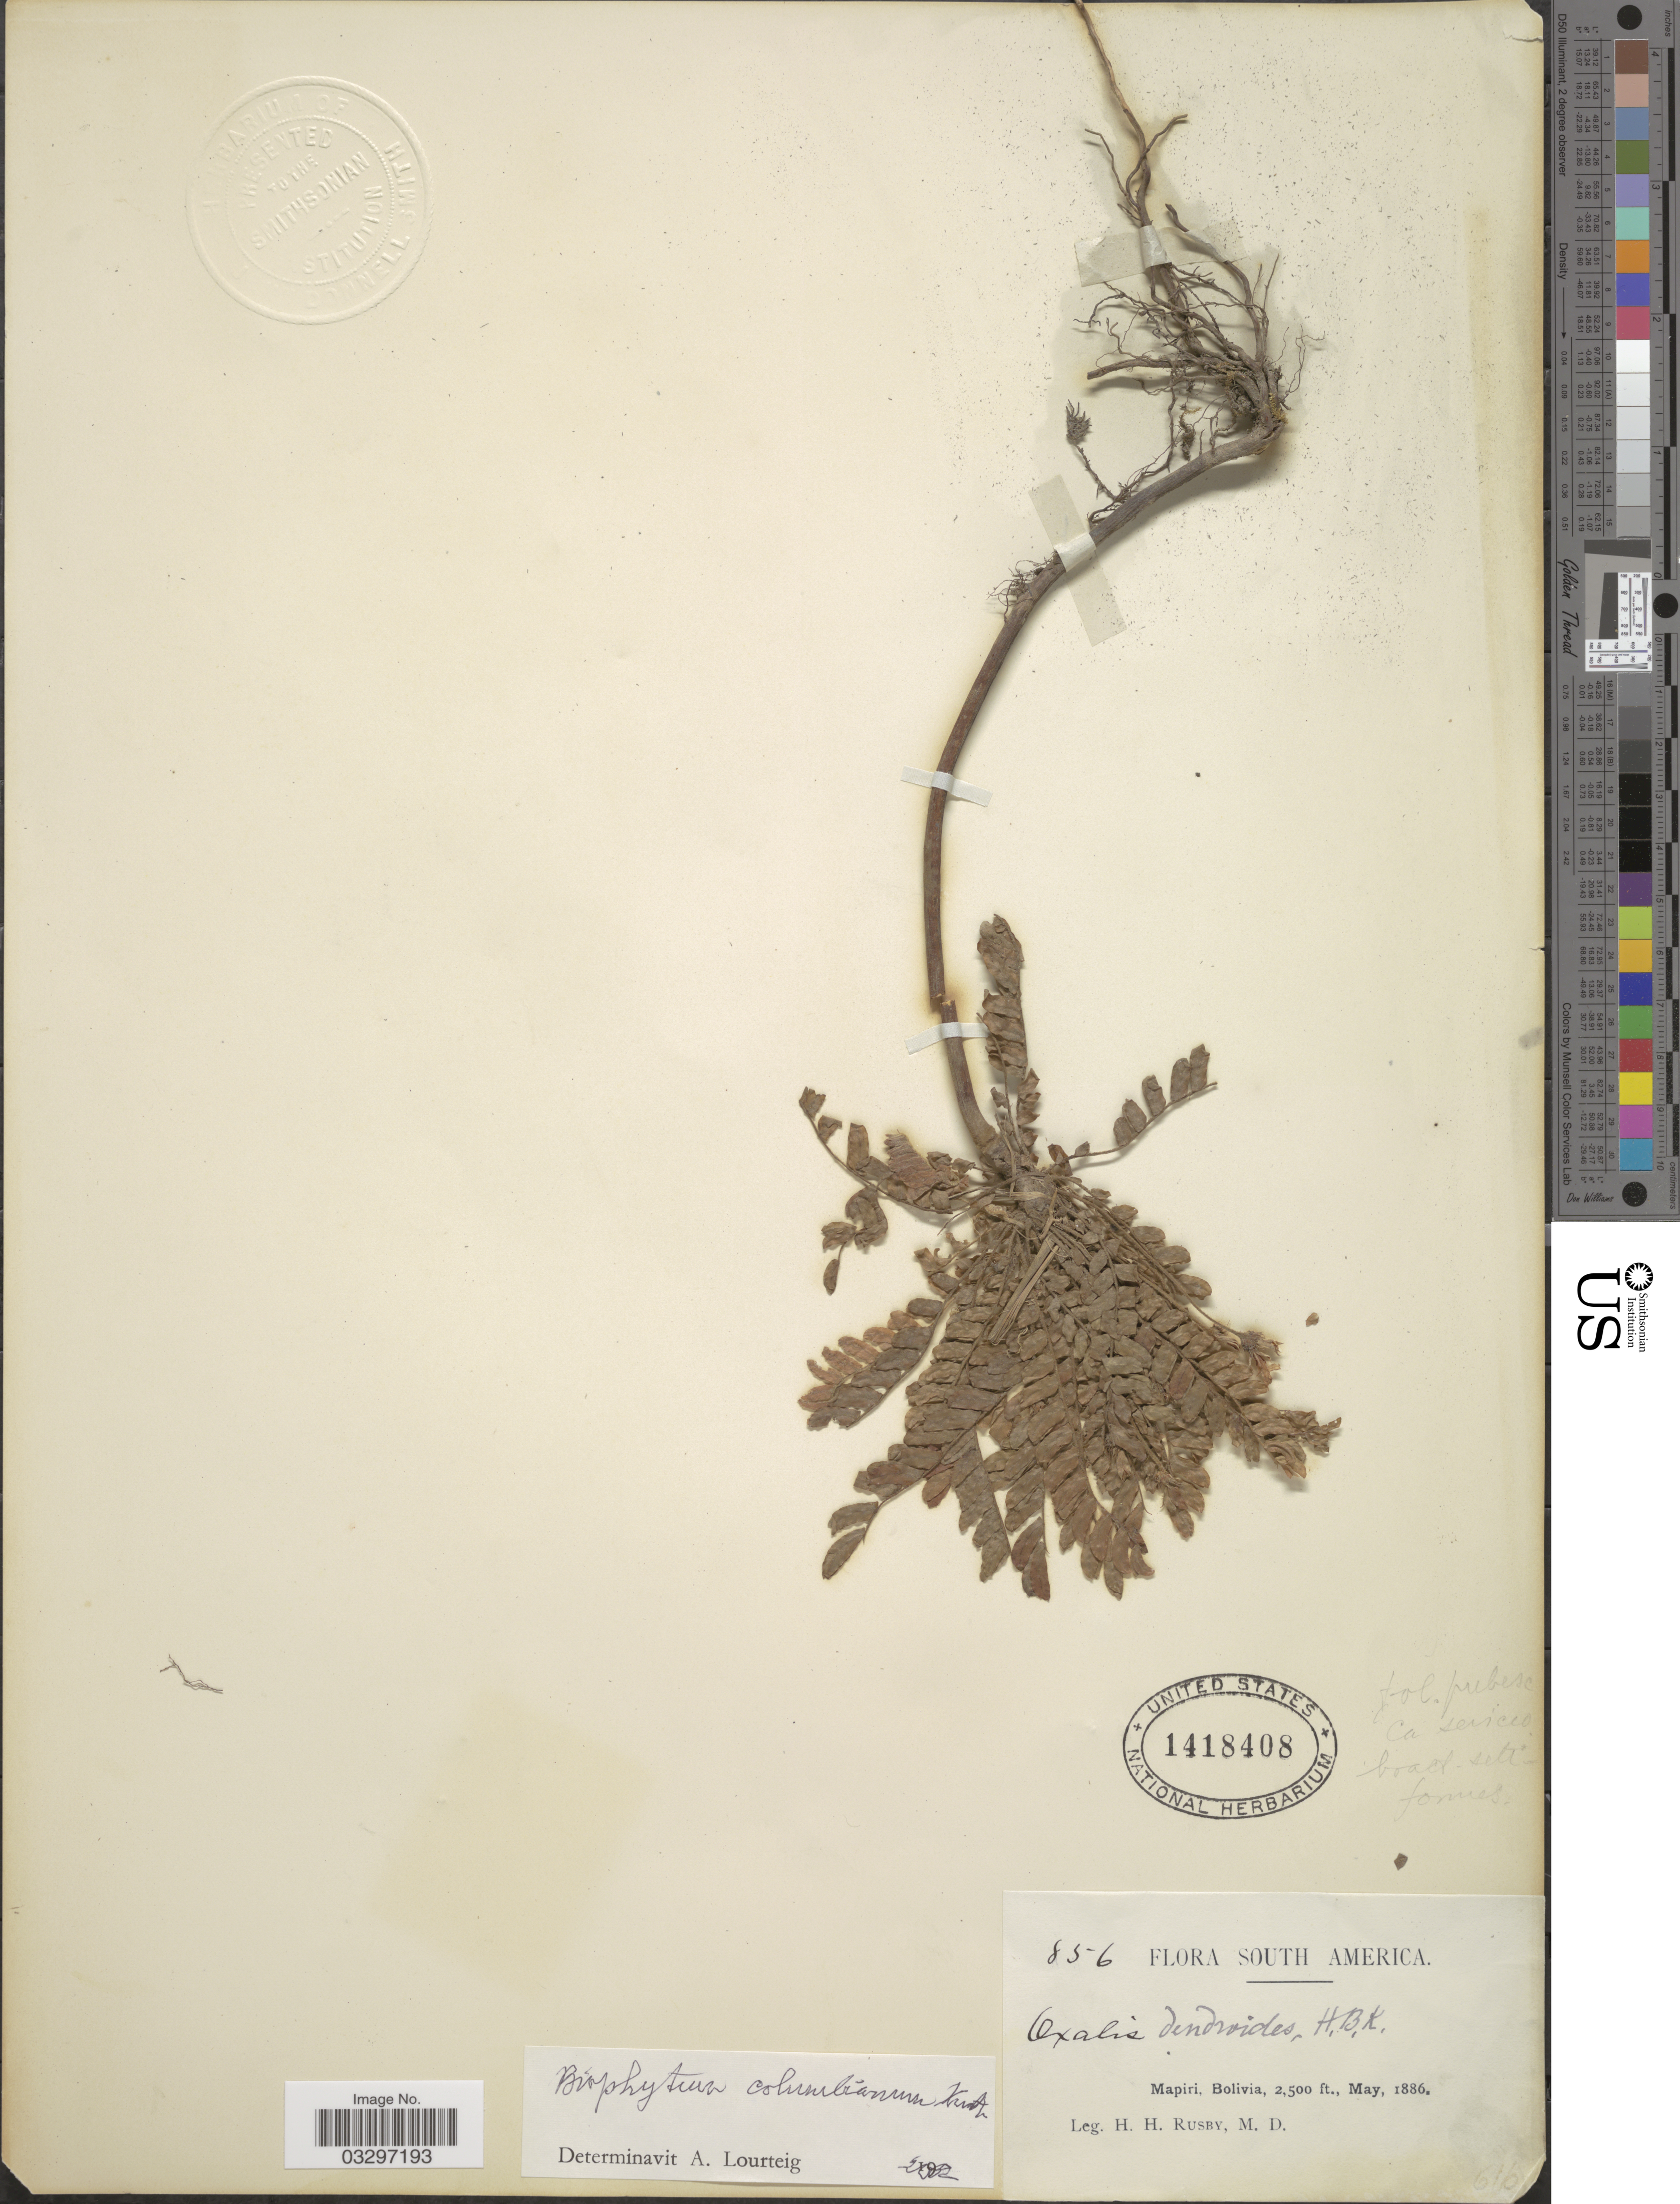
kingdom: Plantae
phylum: Tracheophyta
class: Magnoliopsida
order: Oxalidales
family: Oxalidaceae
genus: Biophytum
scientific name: Biophytum columbianum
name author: Knuth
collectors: H. H. Rusby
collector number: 856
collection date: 1886-05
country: Bolivia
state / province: La Páz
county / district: Larecaja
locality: Mapiri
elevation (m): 762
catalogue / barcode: US 1418408